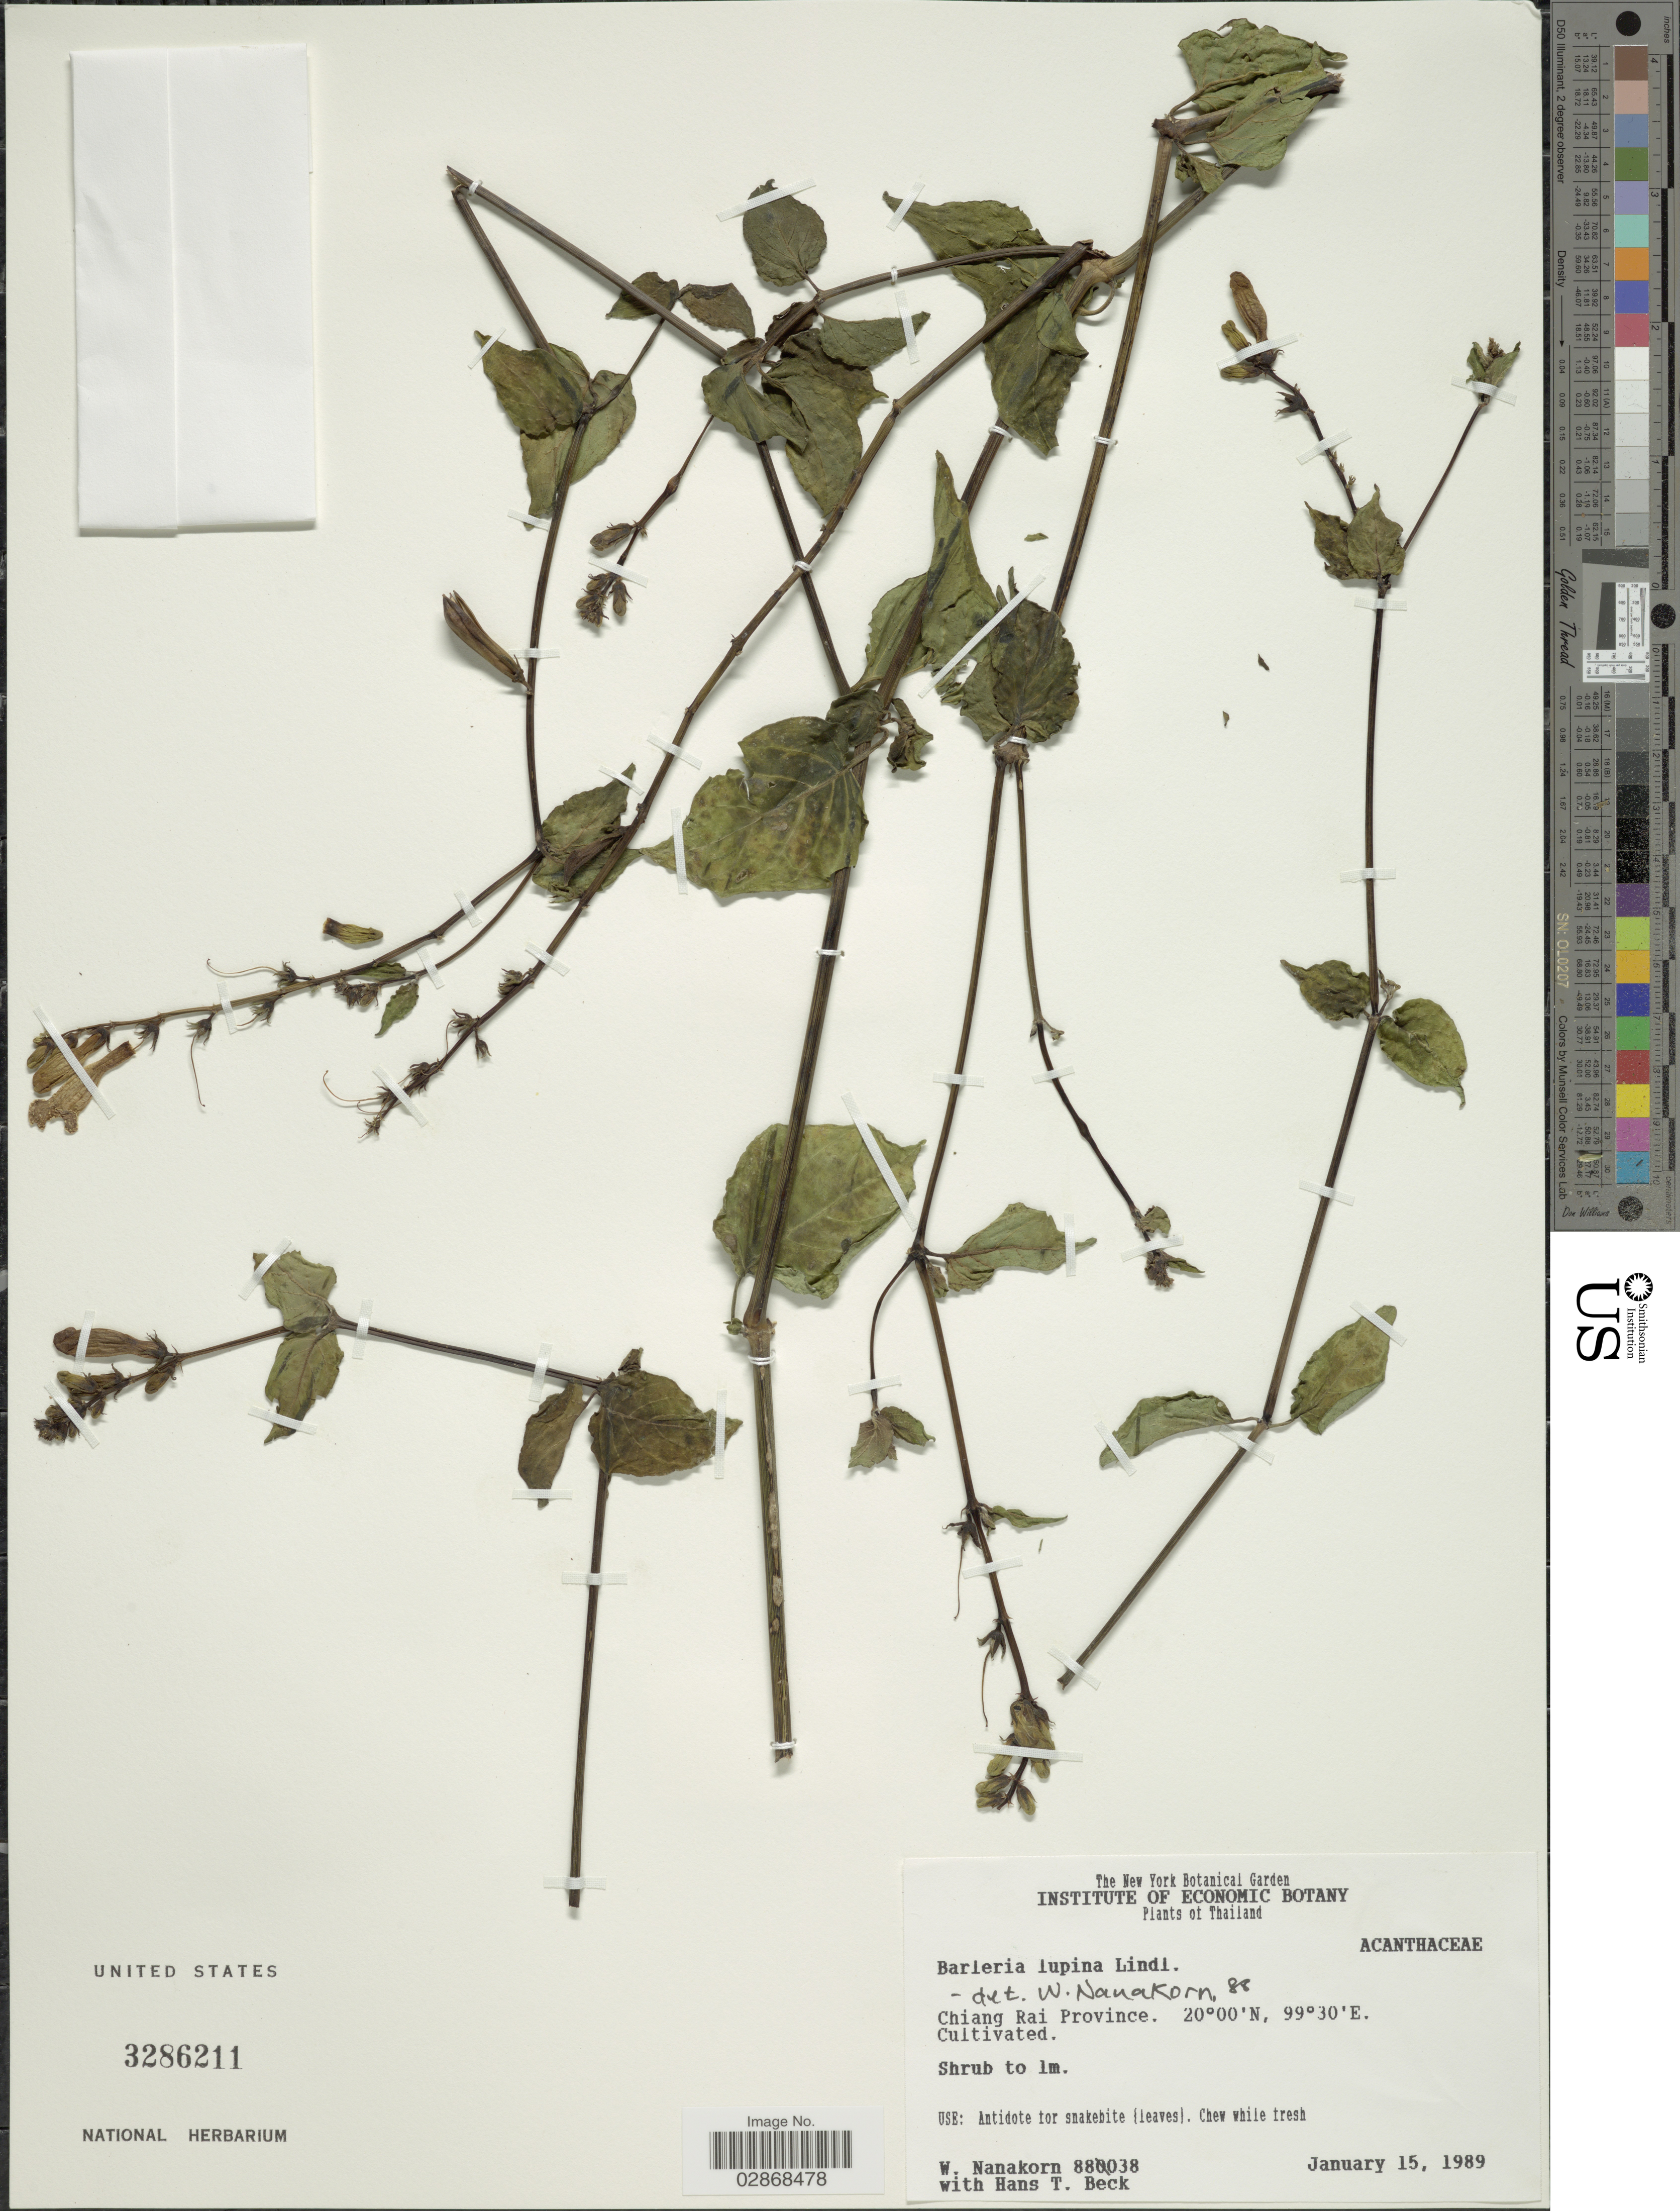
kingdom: Plantae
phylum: Tracheophyta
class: Magnoliopsida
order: Lamiales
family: Acanthaceae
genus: Asystasia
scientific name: Asystasia sp.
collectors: W. Nanakorn & H. T. Beck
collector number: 88038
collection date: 1989-01-15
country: Thailand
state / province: Chiang Rai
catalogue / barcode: US 3286211